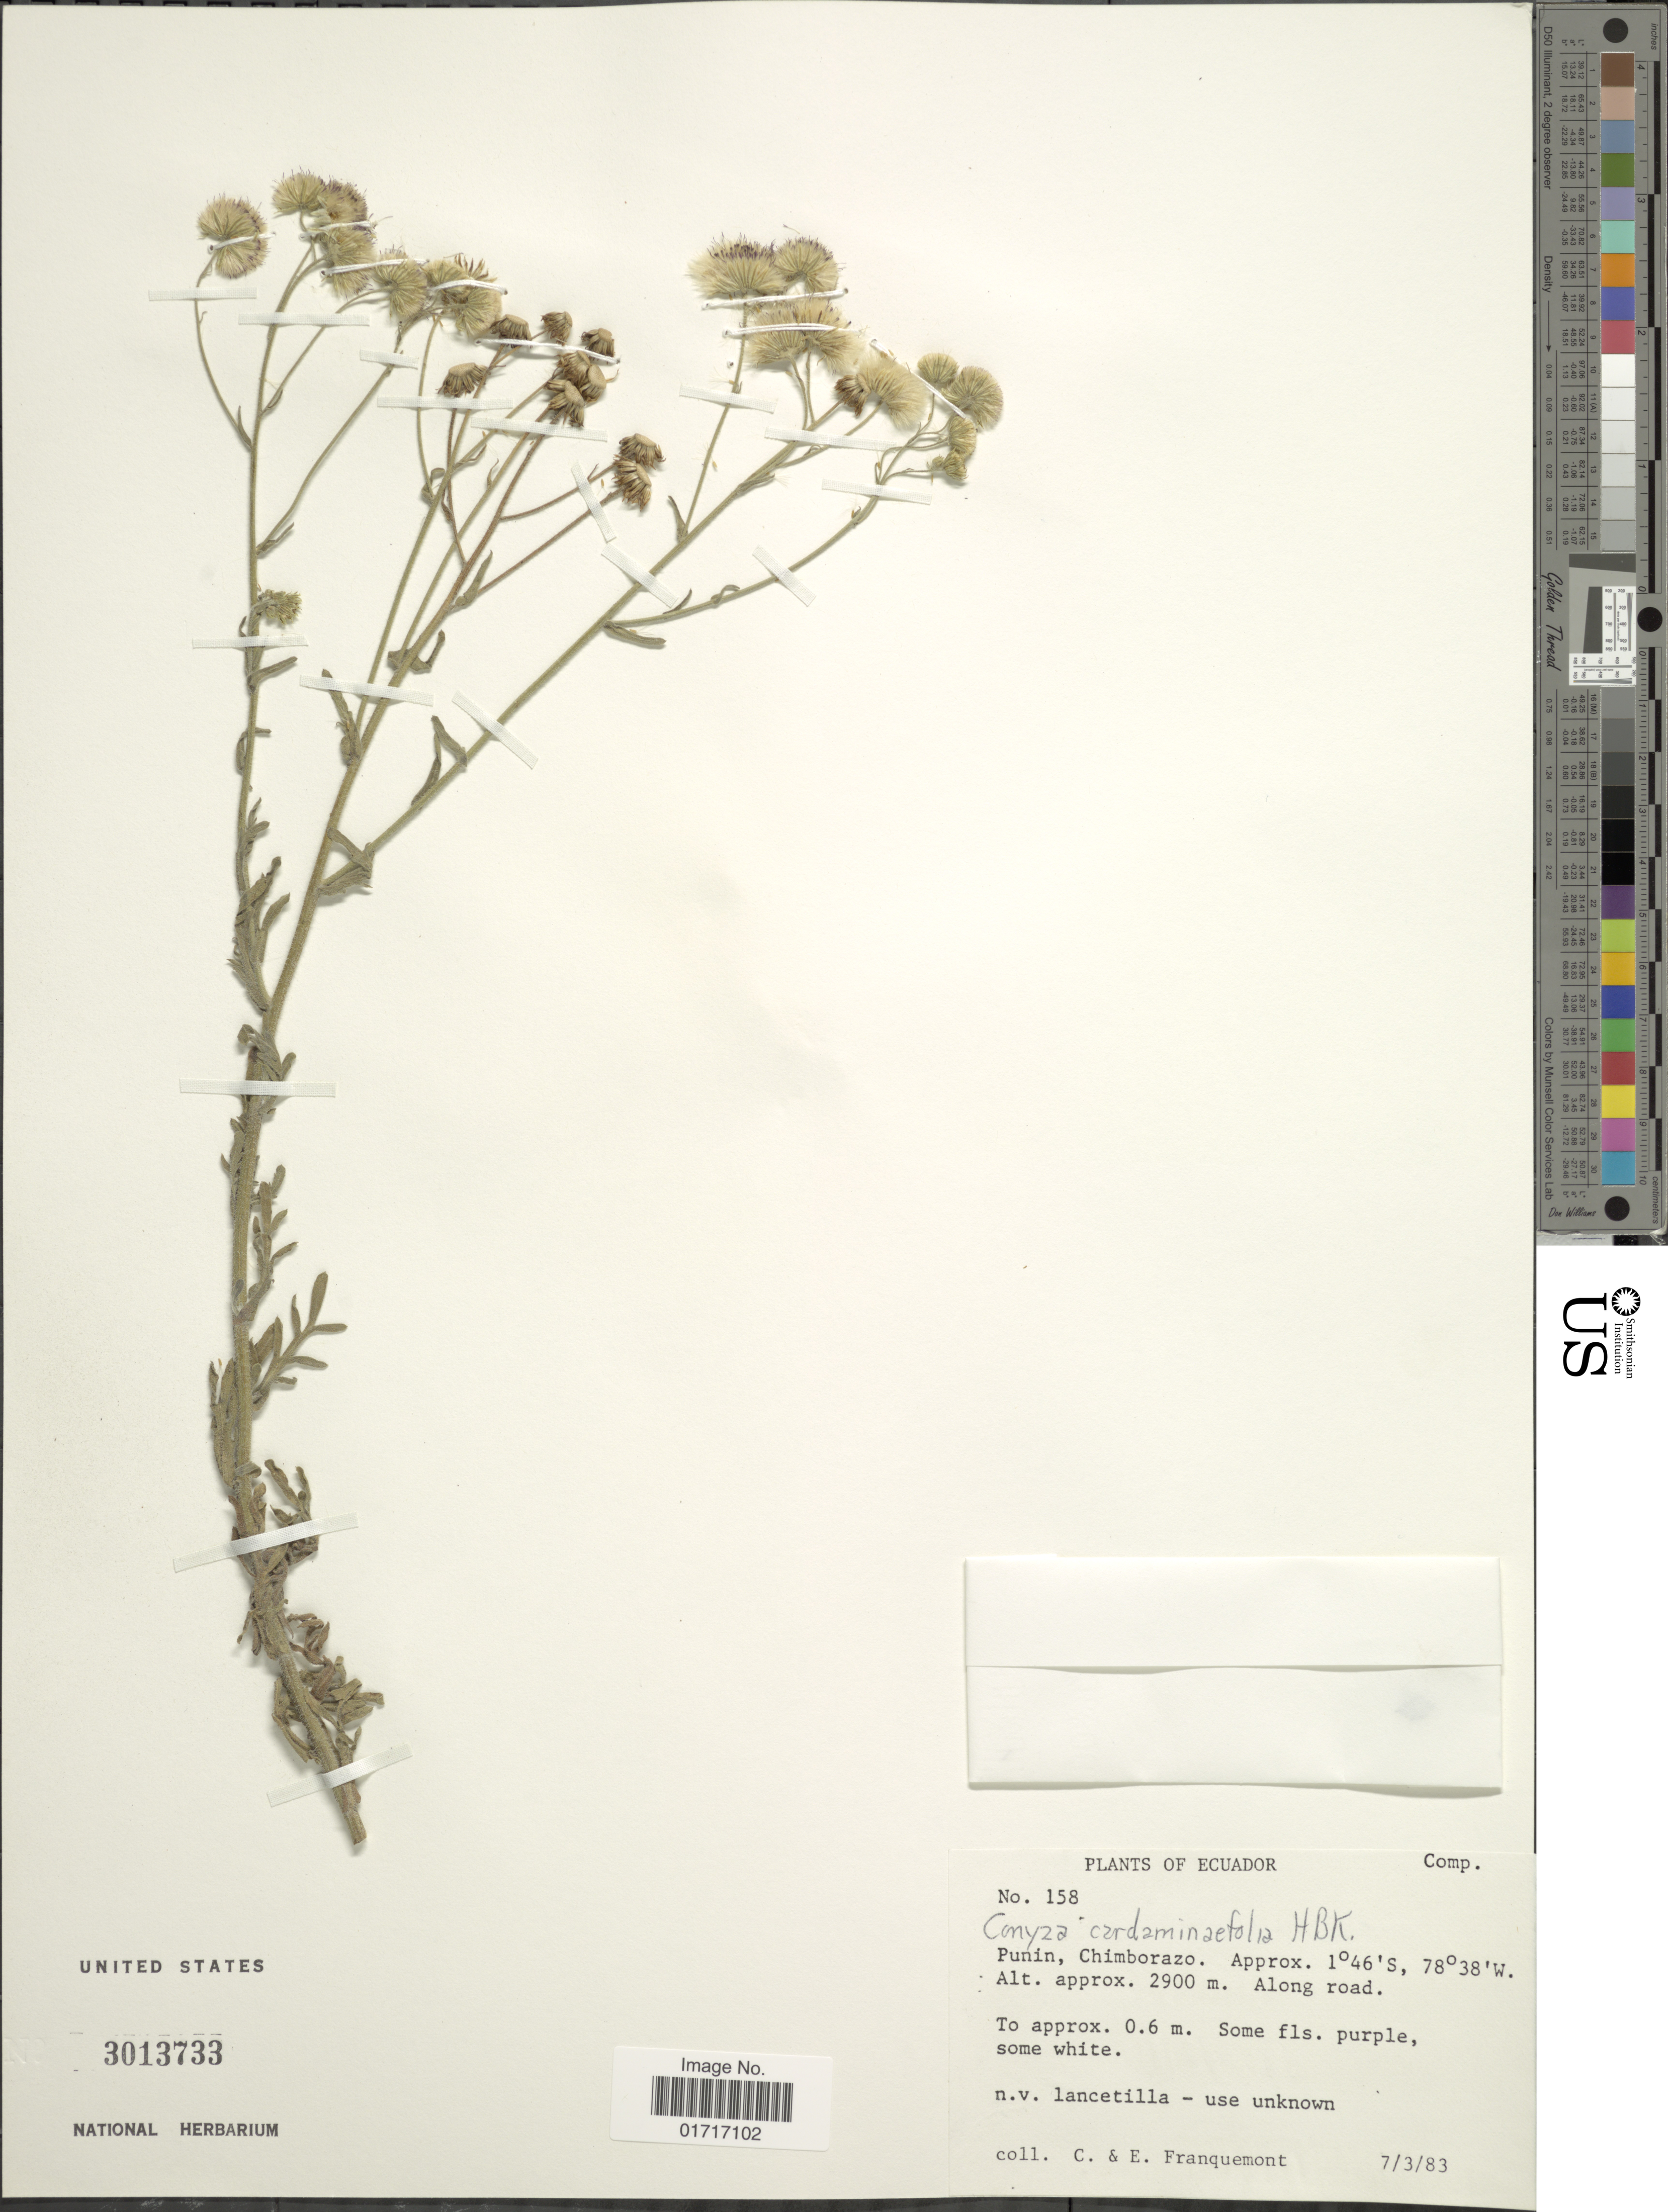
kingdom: Plantae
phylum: Tracheophyta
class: Magnoliopsida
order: Asterales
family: Asteraceae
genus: Conyza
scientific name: Conyza cardaminifolia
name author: Kunth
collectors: C. Franquemont & E. Franquemont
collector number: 158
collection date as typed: Transcribed d/m/y: 7/3/83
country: Ecuador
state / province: Chimborazo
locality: Punin, Chimborazo.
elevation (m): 2900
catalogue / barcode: US 3013733